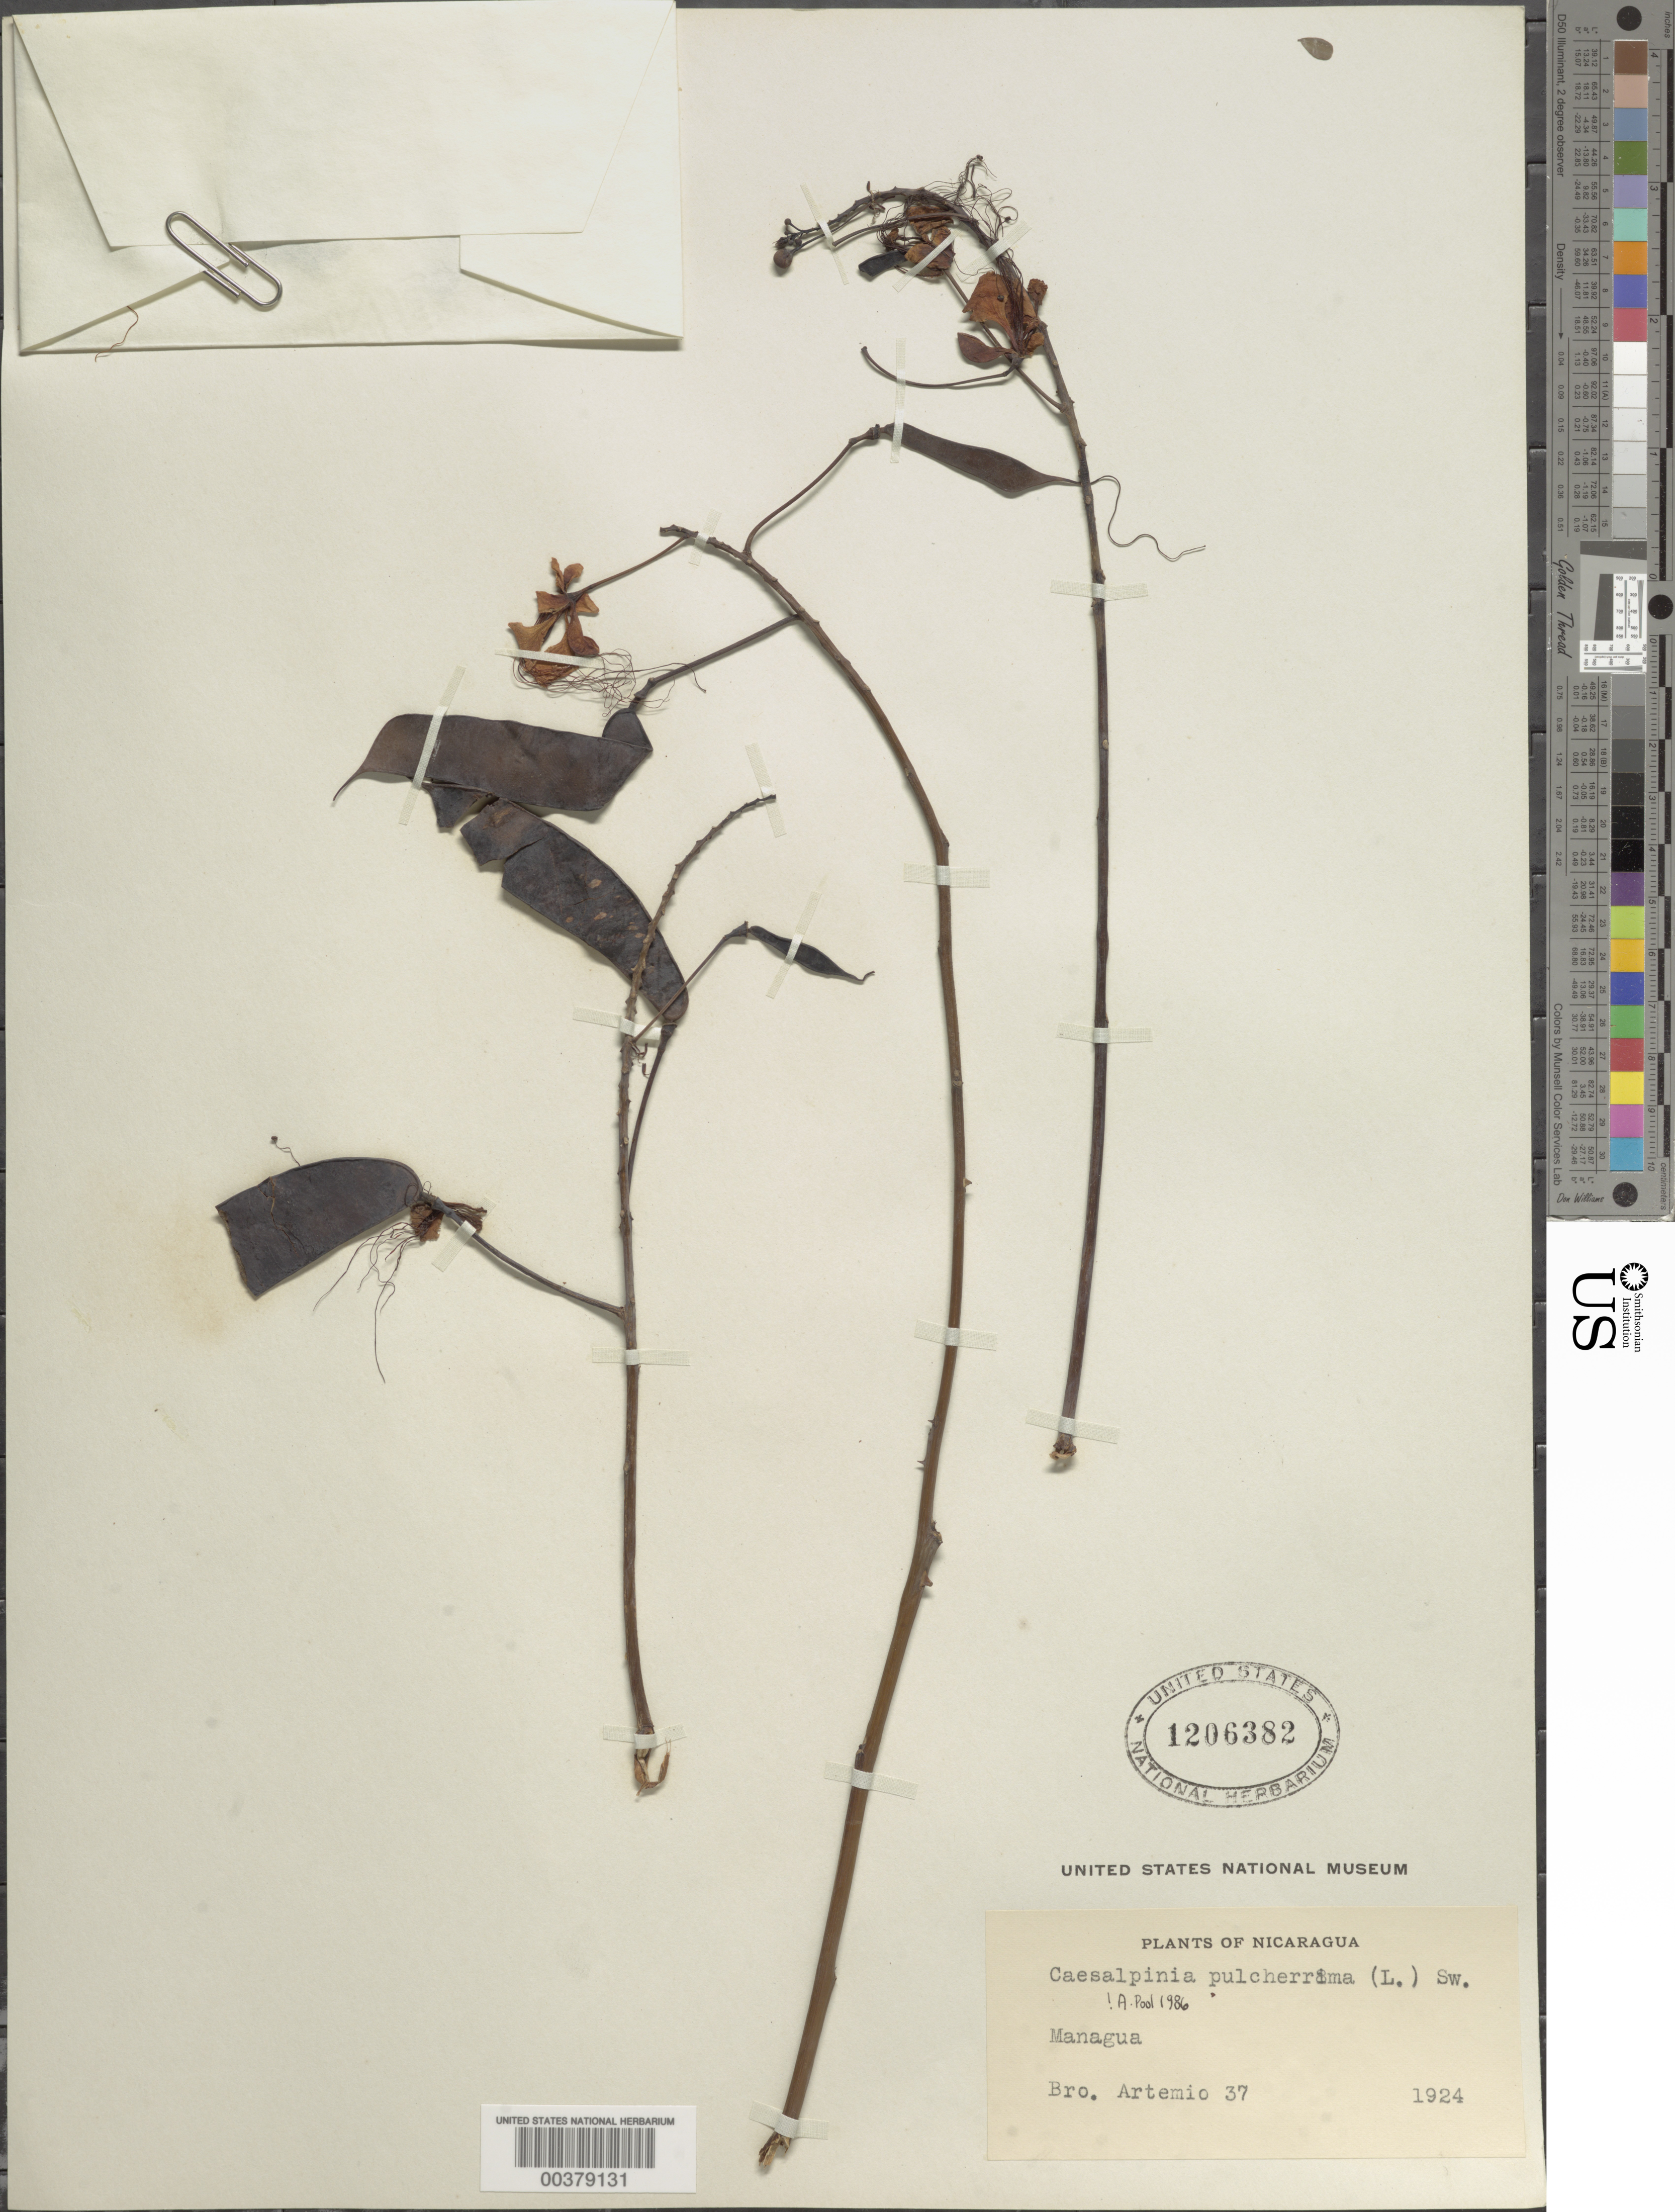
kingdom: Plantae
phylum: Tracheophyta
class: Magnoliopsida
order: Fabales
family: Fabaceae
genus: Caesalpinia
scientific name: Caesalpinia pulcherrima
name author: (L.) Sw.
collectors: B. Artemio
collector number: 37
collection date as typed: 1924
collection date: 1924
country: Nicaragua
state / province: Managua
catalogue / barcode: US 1206382